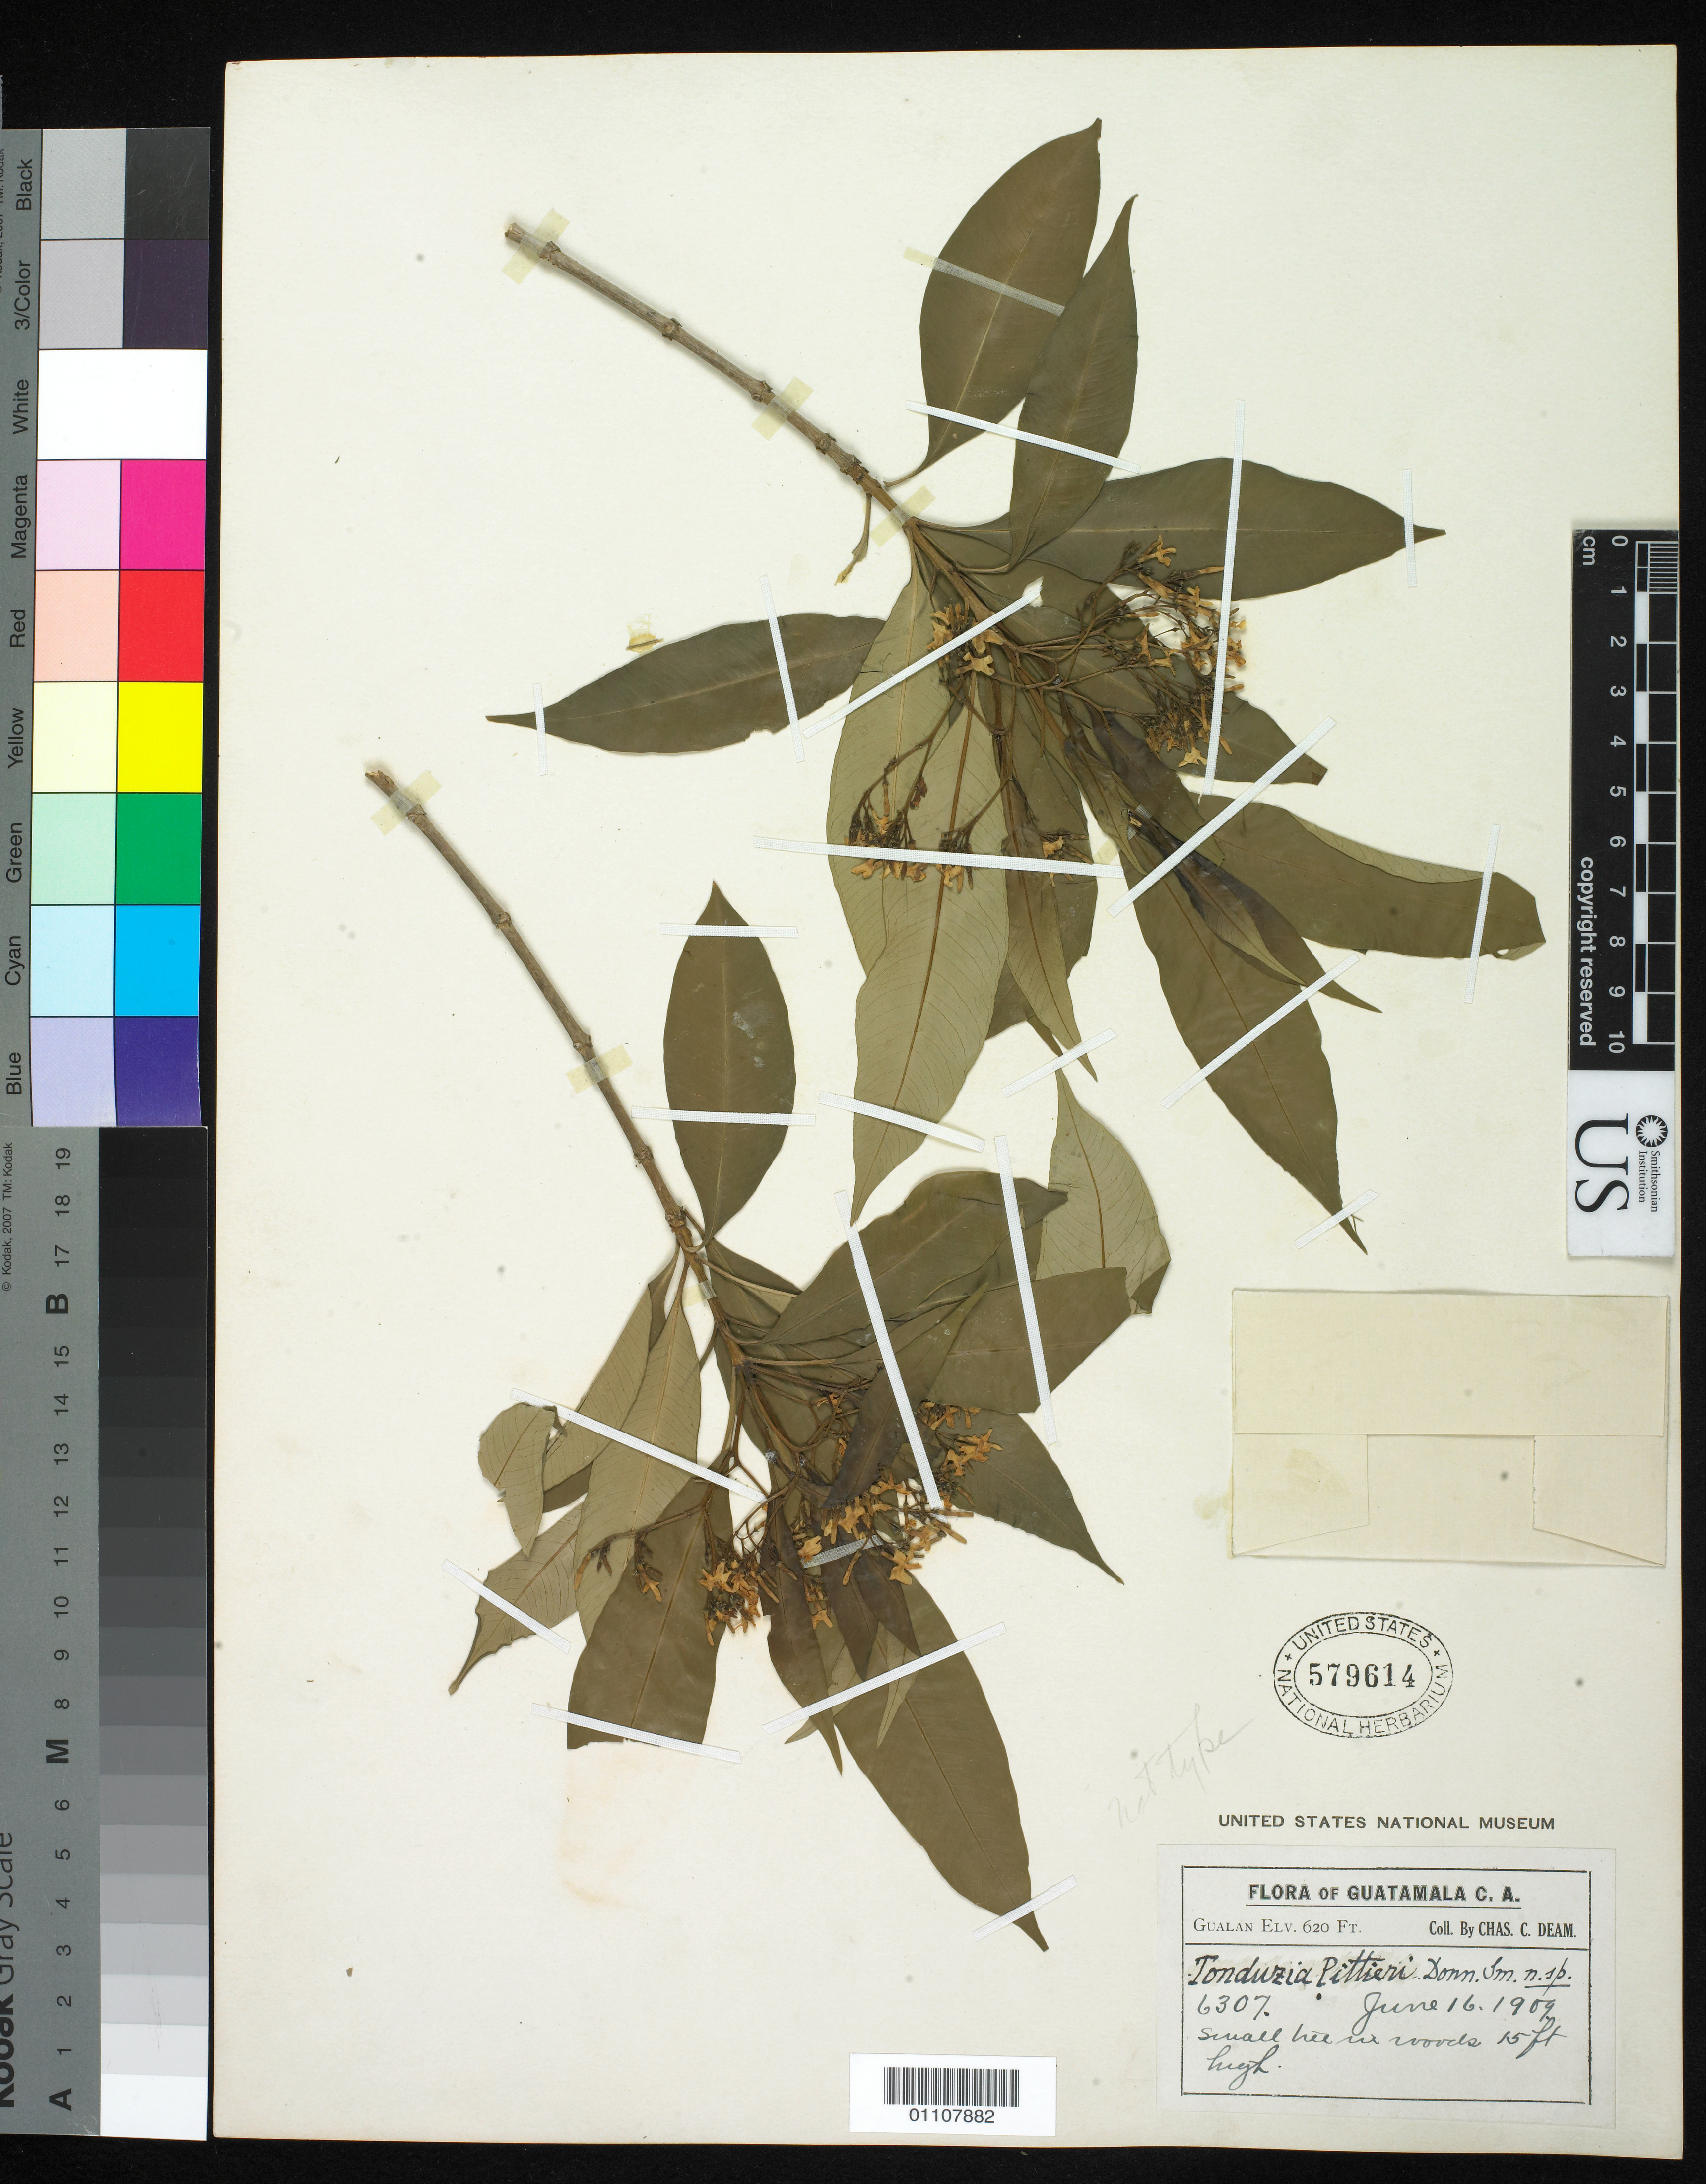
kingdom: Plantae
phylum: Tracheophyta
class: Magnoliopsida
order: Gentianales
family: Apocynaceae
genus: Tonduzia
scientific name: Tonduzia pittieri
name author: Donn. Sm.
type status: Syntype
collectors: C. C. Deam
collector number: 6307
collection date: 1909-06-16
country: Guatemala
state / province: Zacapa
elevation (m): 189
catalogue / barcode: US 579614